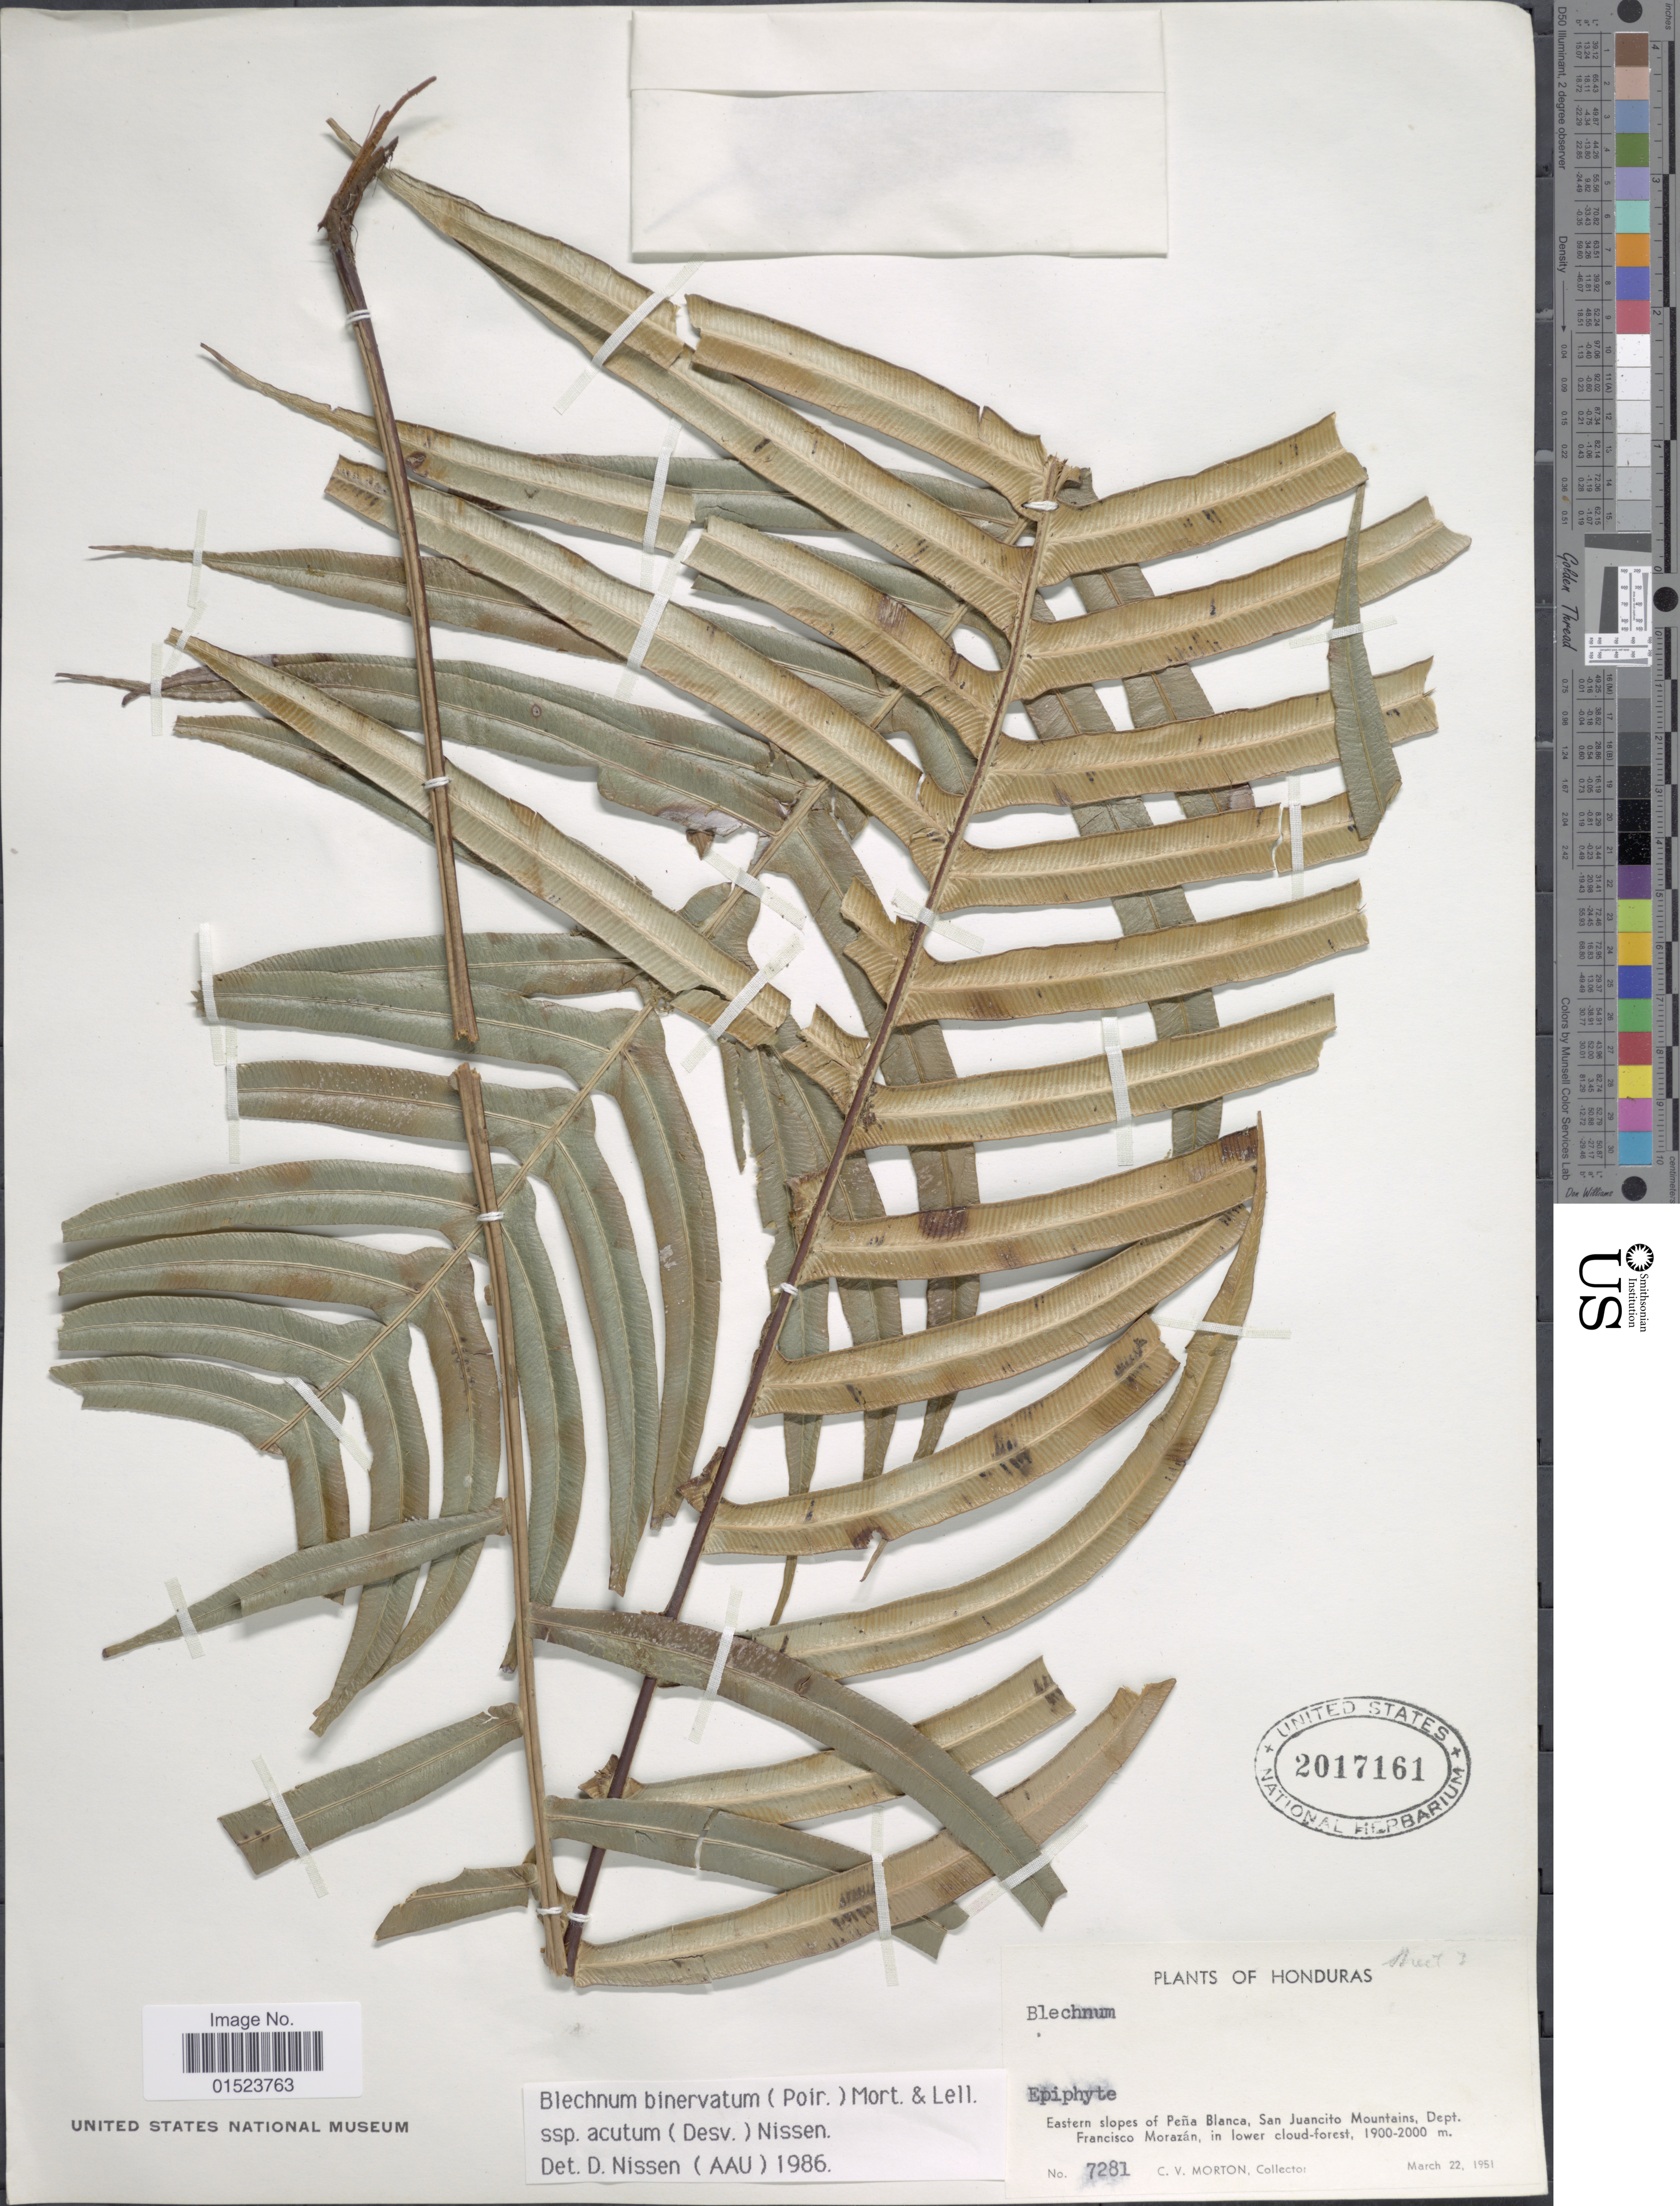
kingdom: Plantae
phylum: Tracheophyta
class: Polypodiopsida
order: Polypodiales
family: Blechnaceae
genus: Blechnum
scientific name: Blechnum ensiforme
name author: (Liebm.) C. Chr.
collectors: C. V. Morton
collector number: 7281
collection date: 1951-03-22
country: Honduras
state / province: Fco. Morazán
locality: Eastern slopes of Peña Blanca, San Juancito Mountain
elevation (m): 1900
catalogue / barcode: US 2017161